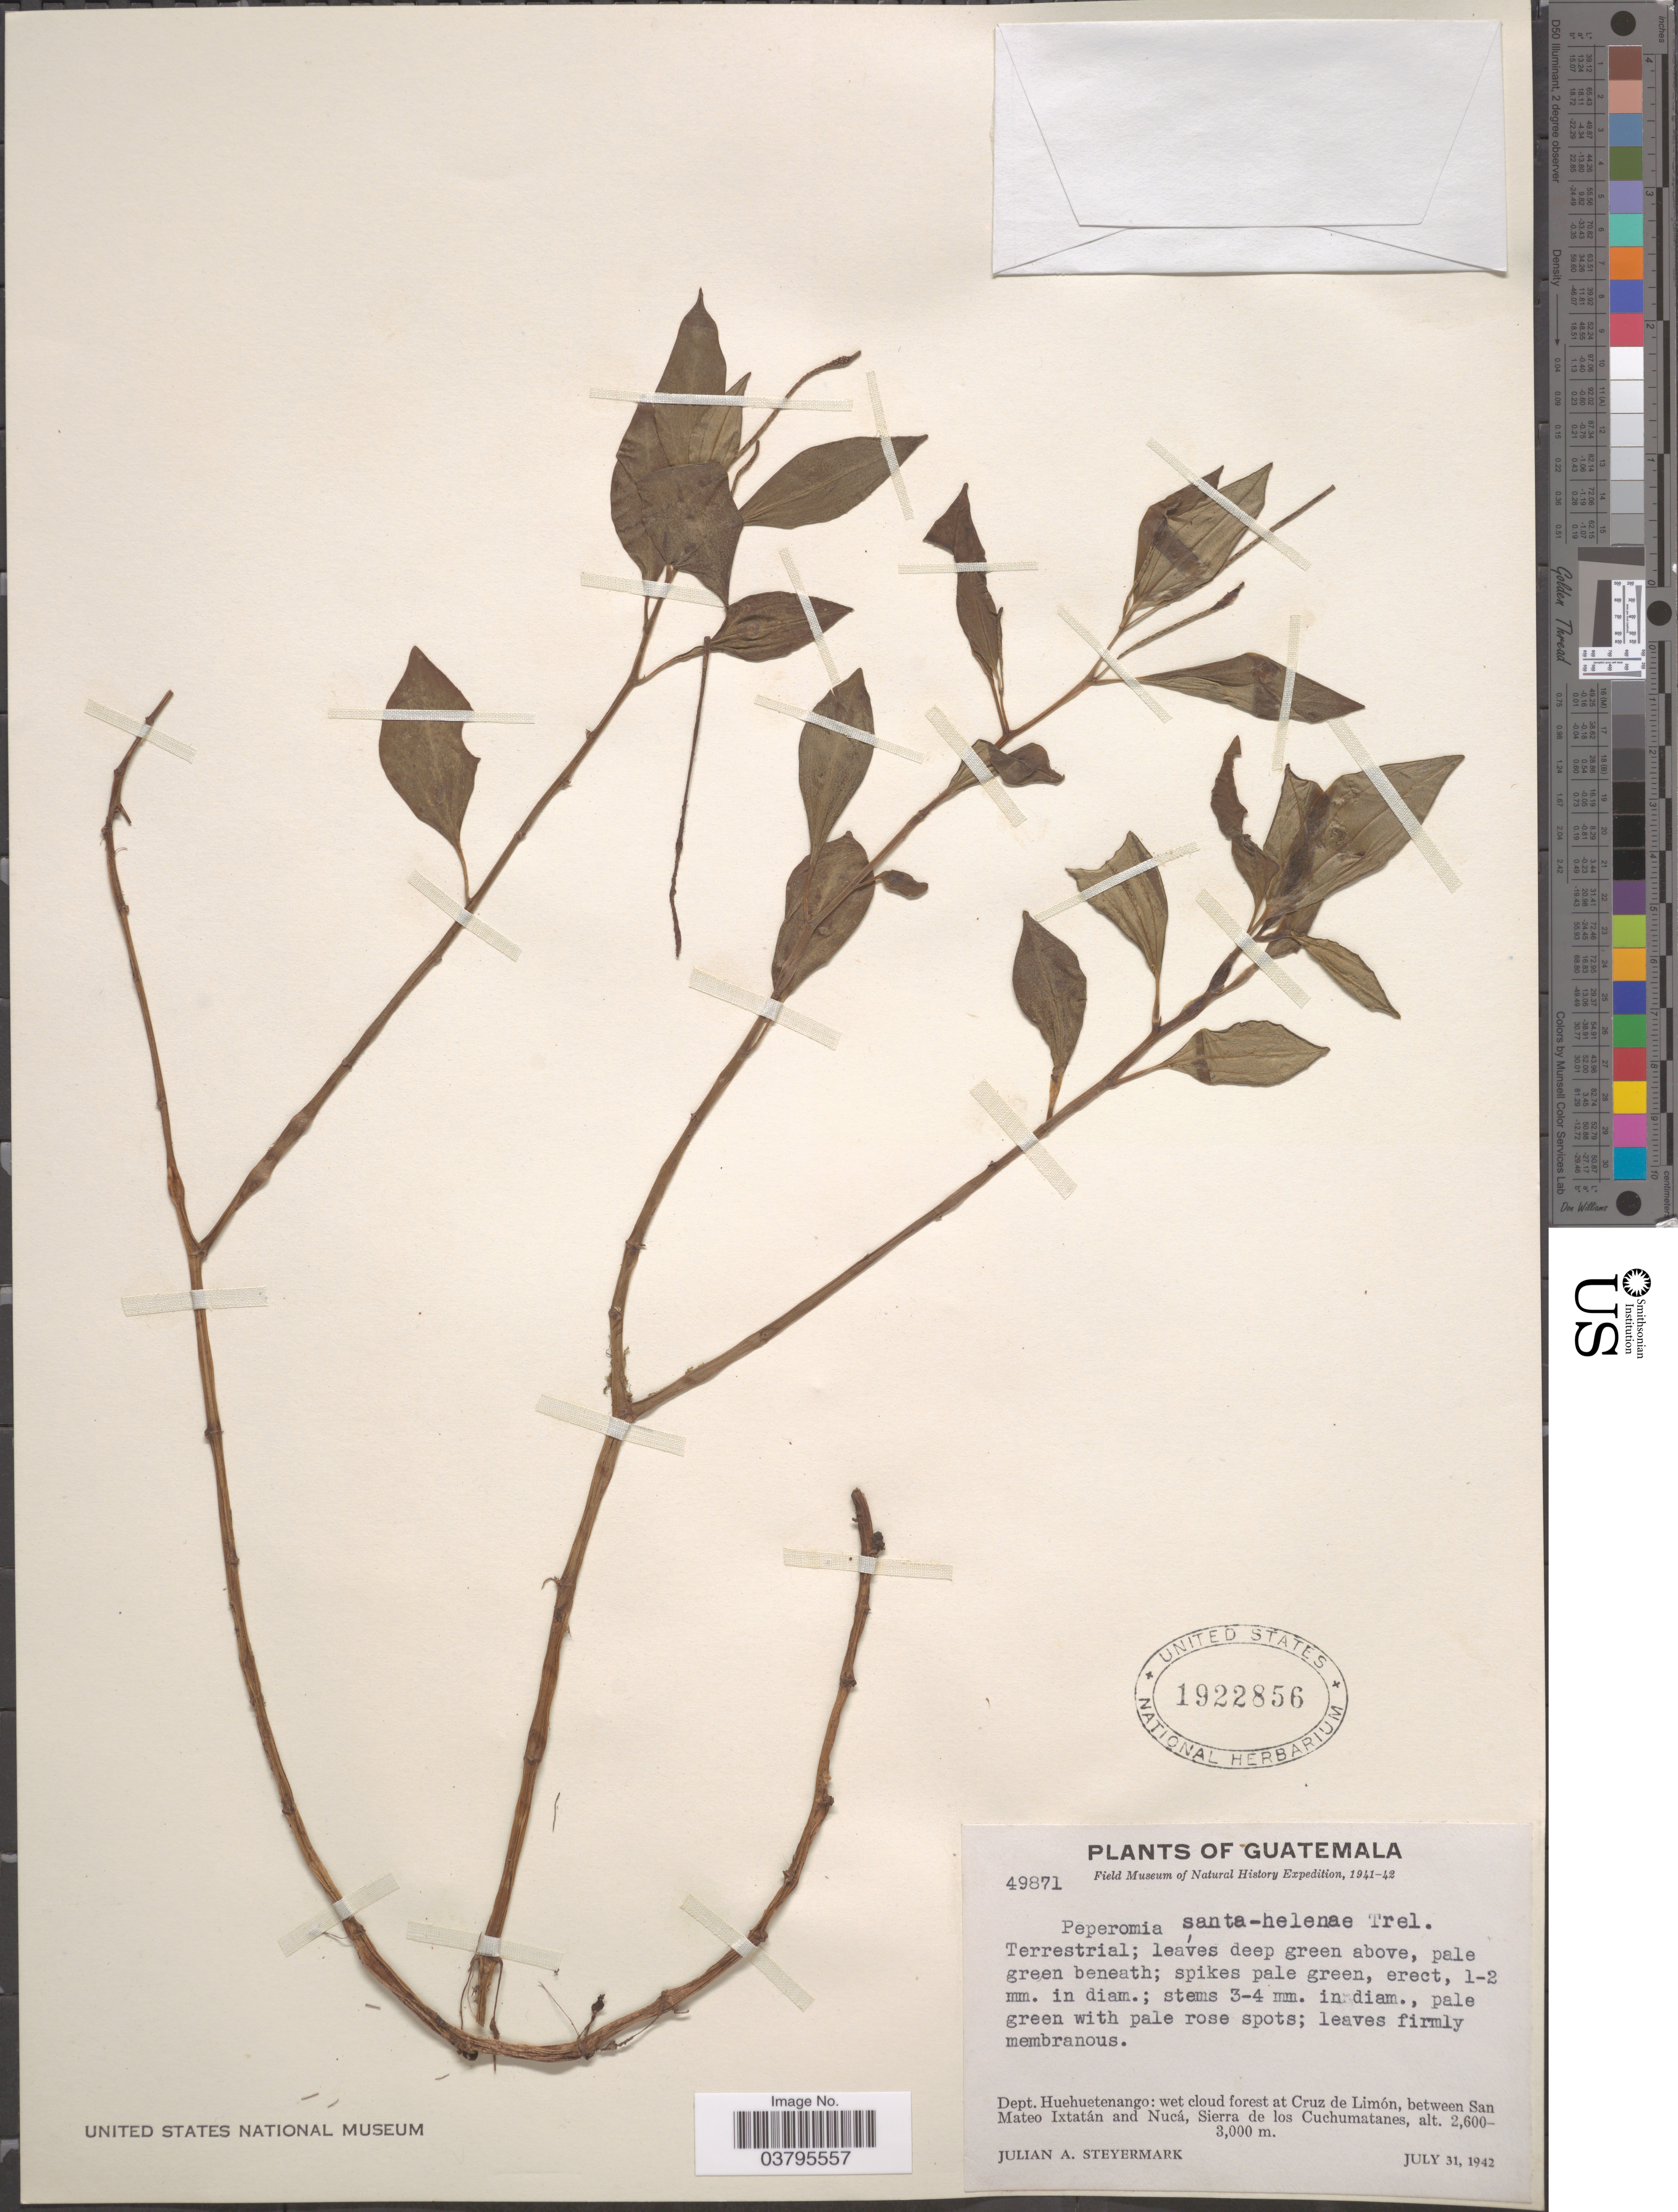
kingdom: Plantae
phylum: Tracheophyta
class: Magnoliopsida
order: Piperales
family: Piperaceae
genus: Peperomia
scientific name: Peperomia santa-helenae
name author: Trel. in Standl.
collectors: J. Steyermark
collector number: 49871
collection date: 1942-07-31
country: Guatemala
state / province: Huehuetenango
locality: Dept. Huehuetenango: wet cloud forest at Cruz de Limón, between San Mateo Ixtatán and Nucá, Sierra de los Cuchumatanes.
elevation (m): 2600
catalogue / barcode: US 1922856